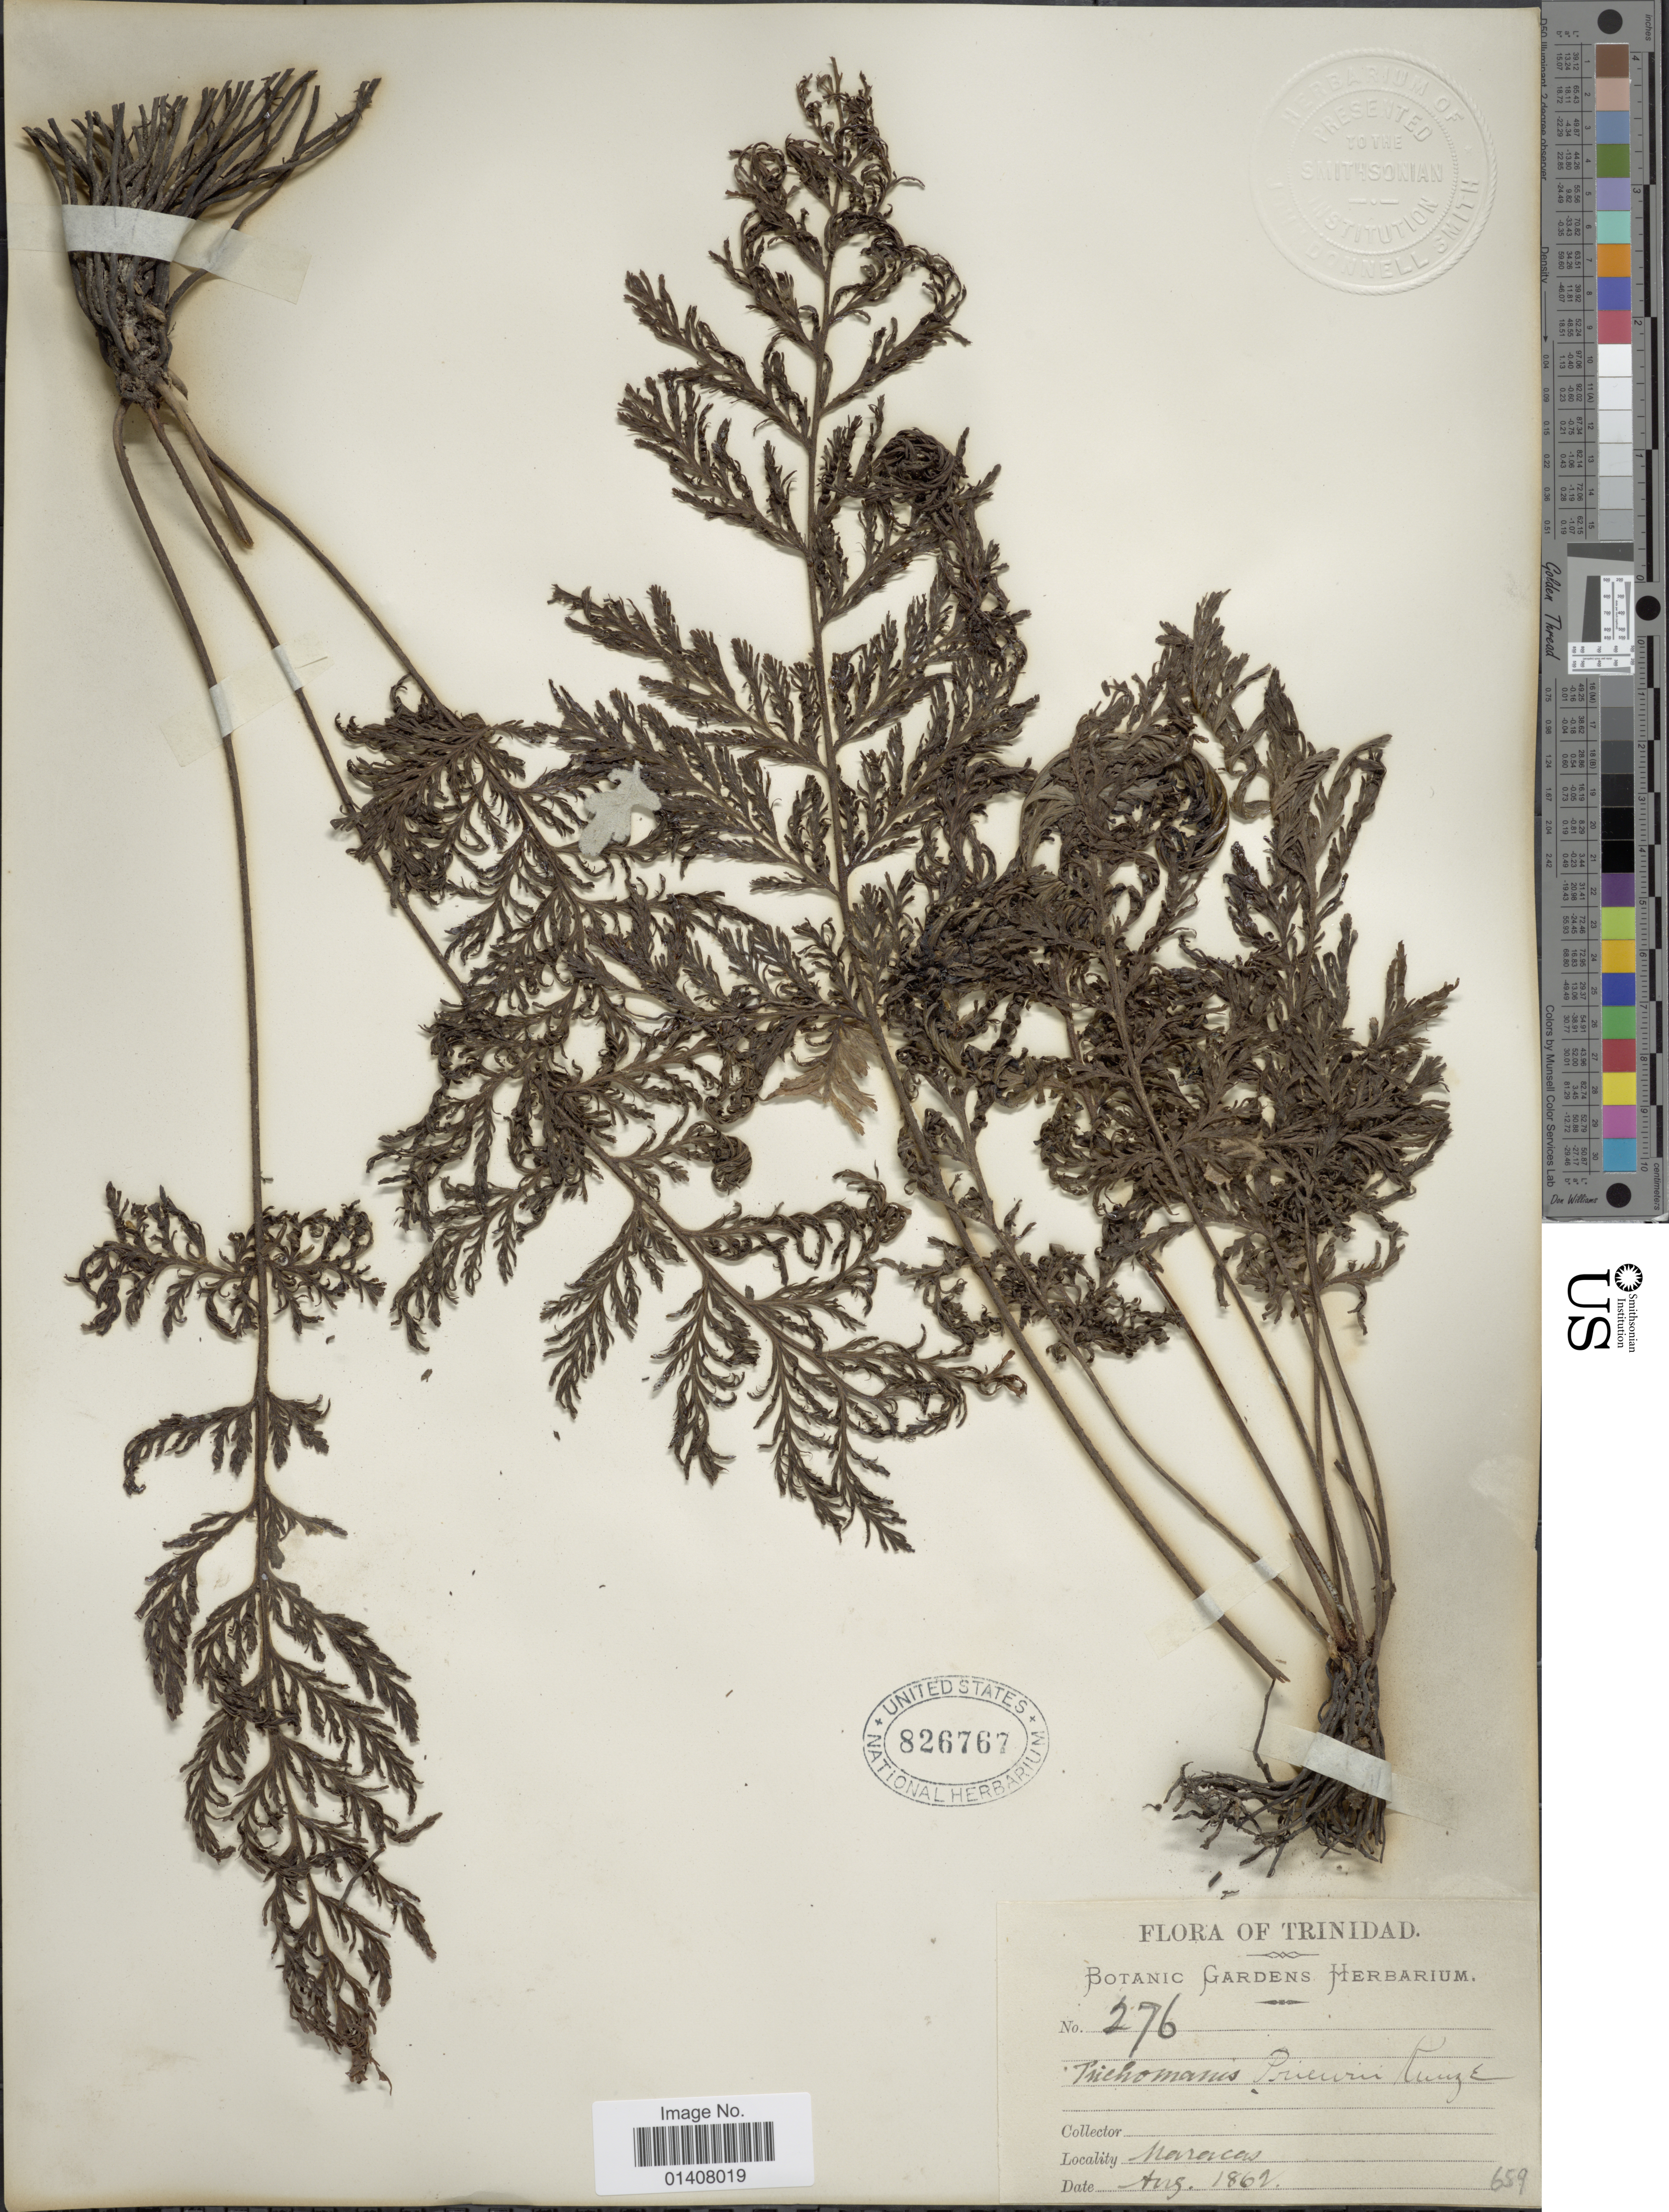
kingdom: Plantae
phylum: Tracheophyta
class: Polypodiopsida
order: Hymenophyllales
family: Hymenophyllaceae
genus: Trichomanes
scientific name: Trichomanes elegans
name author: Rich.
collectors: Botanic Gardens Herbarium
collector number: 276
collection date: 1862-08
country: Trinidad and Tobago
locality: Trinidad, Maracas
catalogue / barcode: US 826767